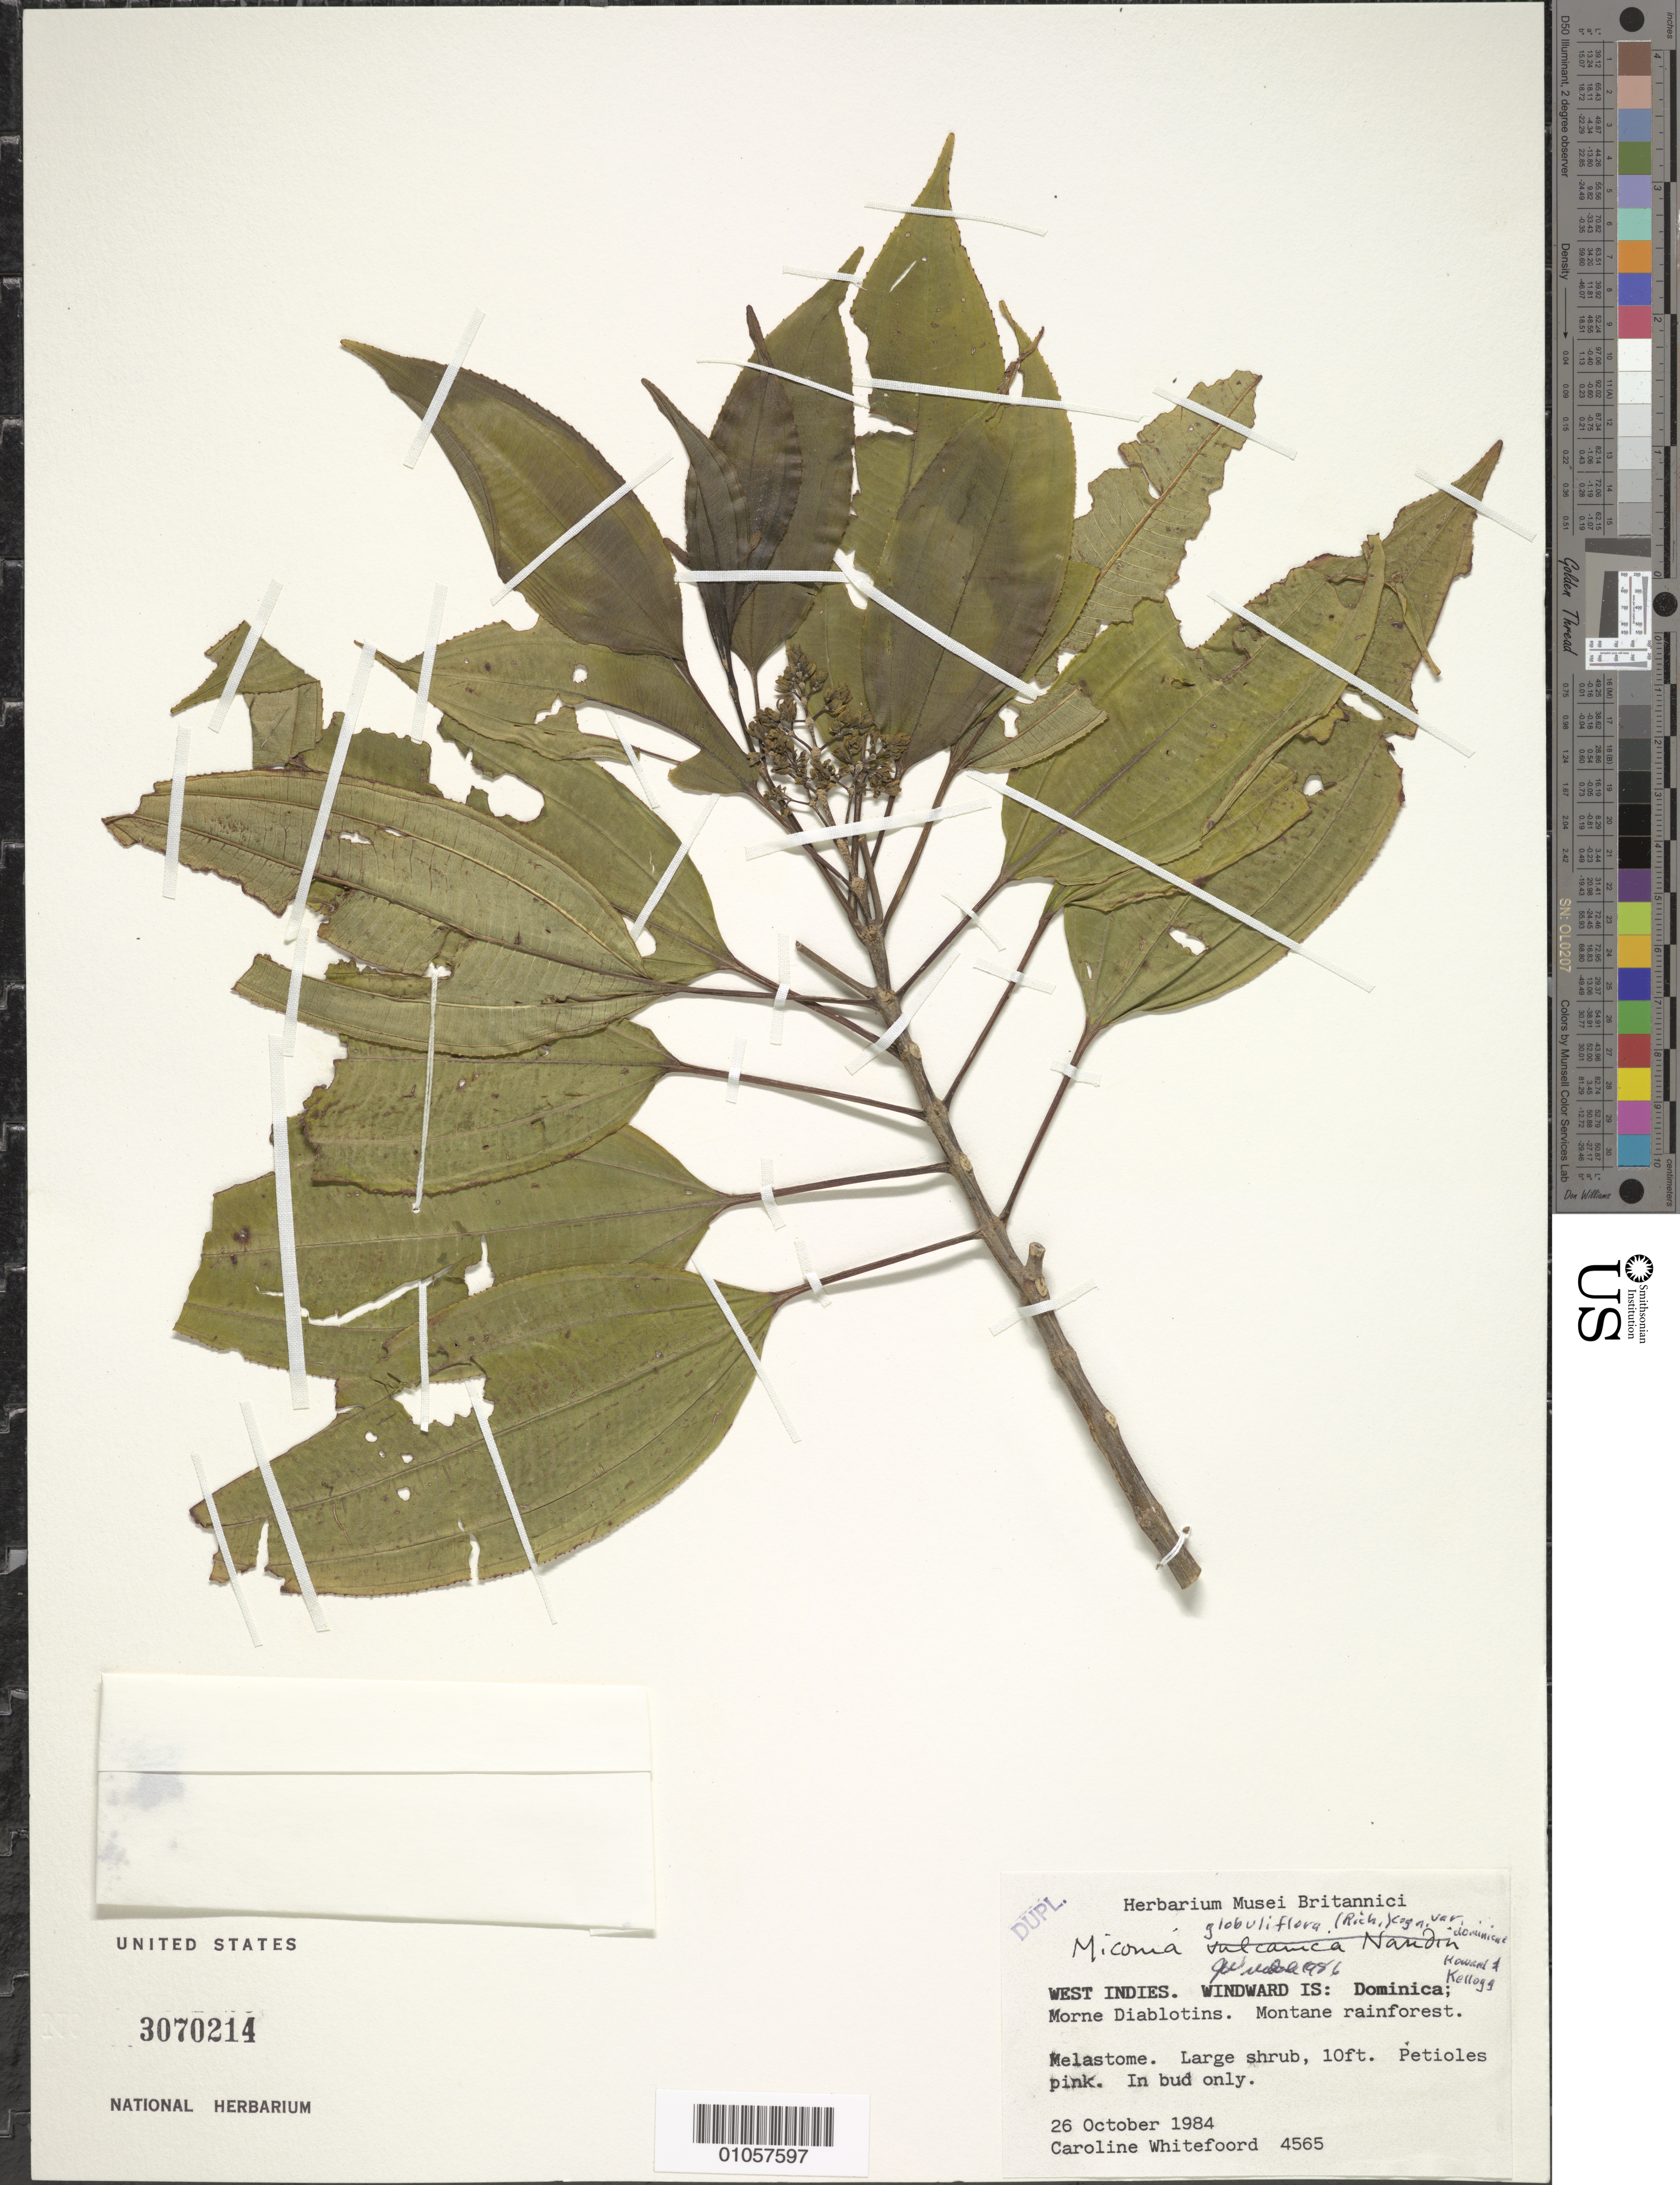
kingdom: Plantae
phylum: Tracheophyta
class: Magnoliopsida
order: Myrtales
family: Melastomataceae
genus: Miconia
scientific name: Miconia globuliflora var. dominicae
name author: R.A. Howard & E.A. Kellogg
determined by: Wurdack, John J., (US), US (UNITED STATES)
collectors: C. Whitefoord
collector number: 4565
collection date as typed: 26 Oct 1984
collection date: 1984-10-26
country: Dominica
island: Dominica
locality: Morne Diablotins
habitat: Montane forest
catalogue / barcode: US 3070214